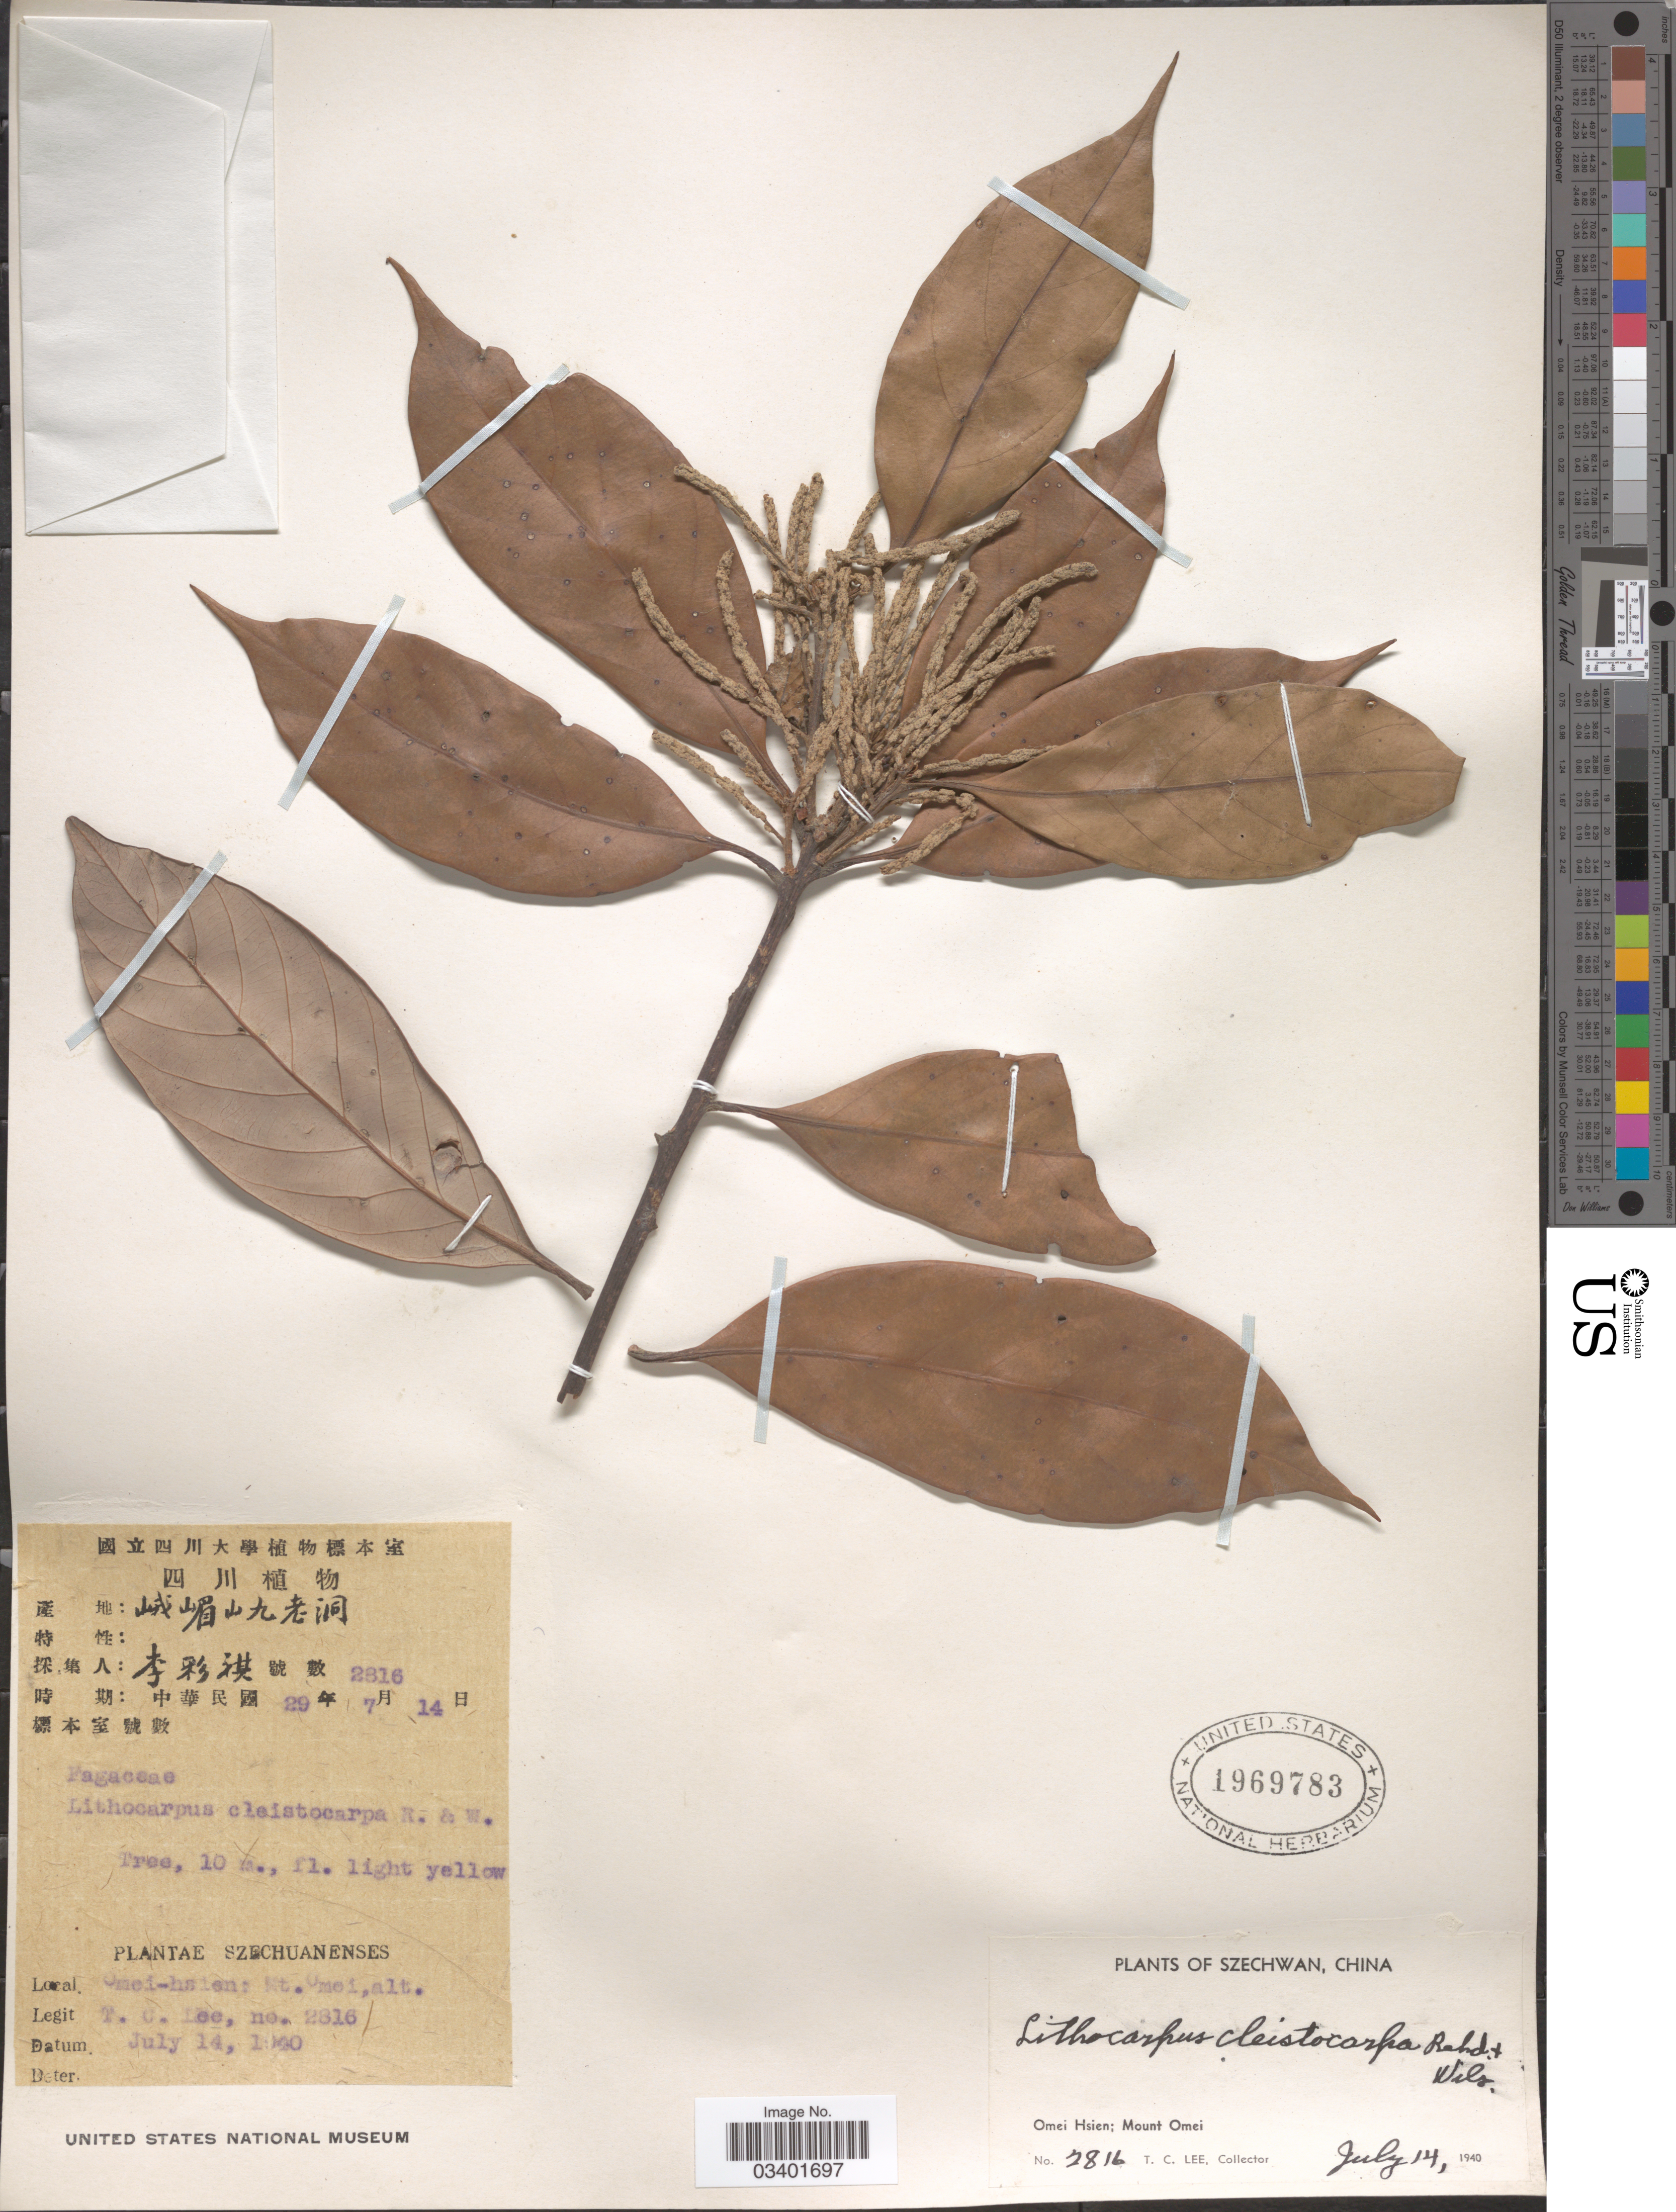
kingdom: Plantae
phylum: Tracheophyta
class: Magnoliopsida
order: Fagales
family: Fagaceae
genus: Lithocarpus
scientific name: Lithocarpus cleistocarpus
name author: (Seemen) Rehder & E.H. Wilson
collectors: T. Lee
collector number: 2816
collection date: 1940-07-14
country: China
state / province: Sichuan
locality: Szechwan, Omei Hsien; Mount Omei.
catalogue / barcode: US 1969783